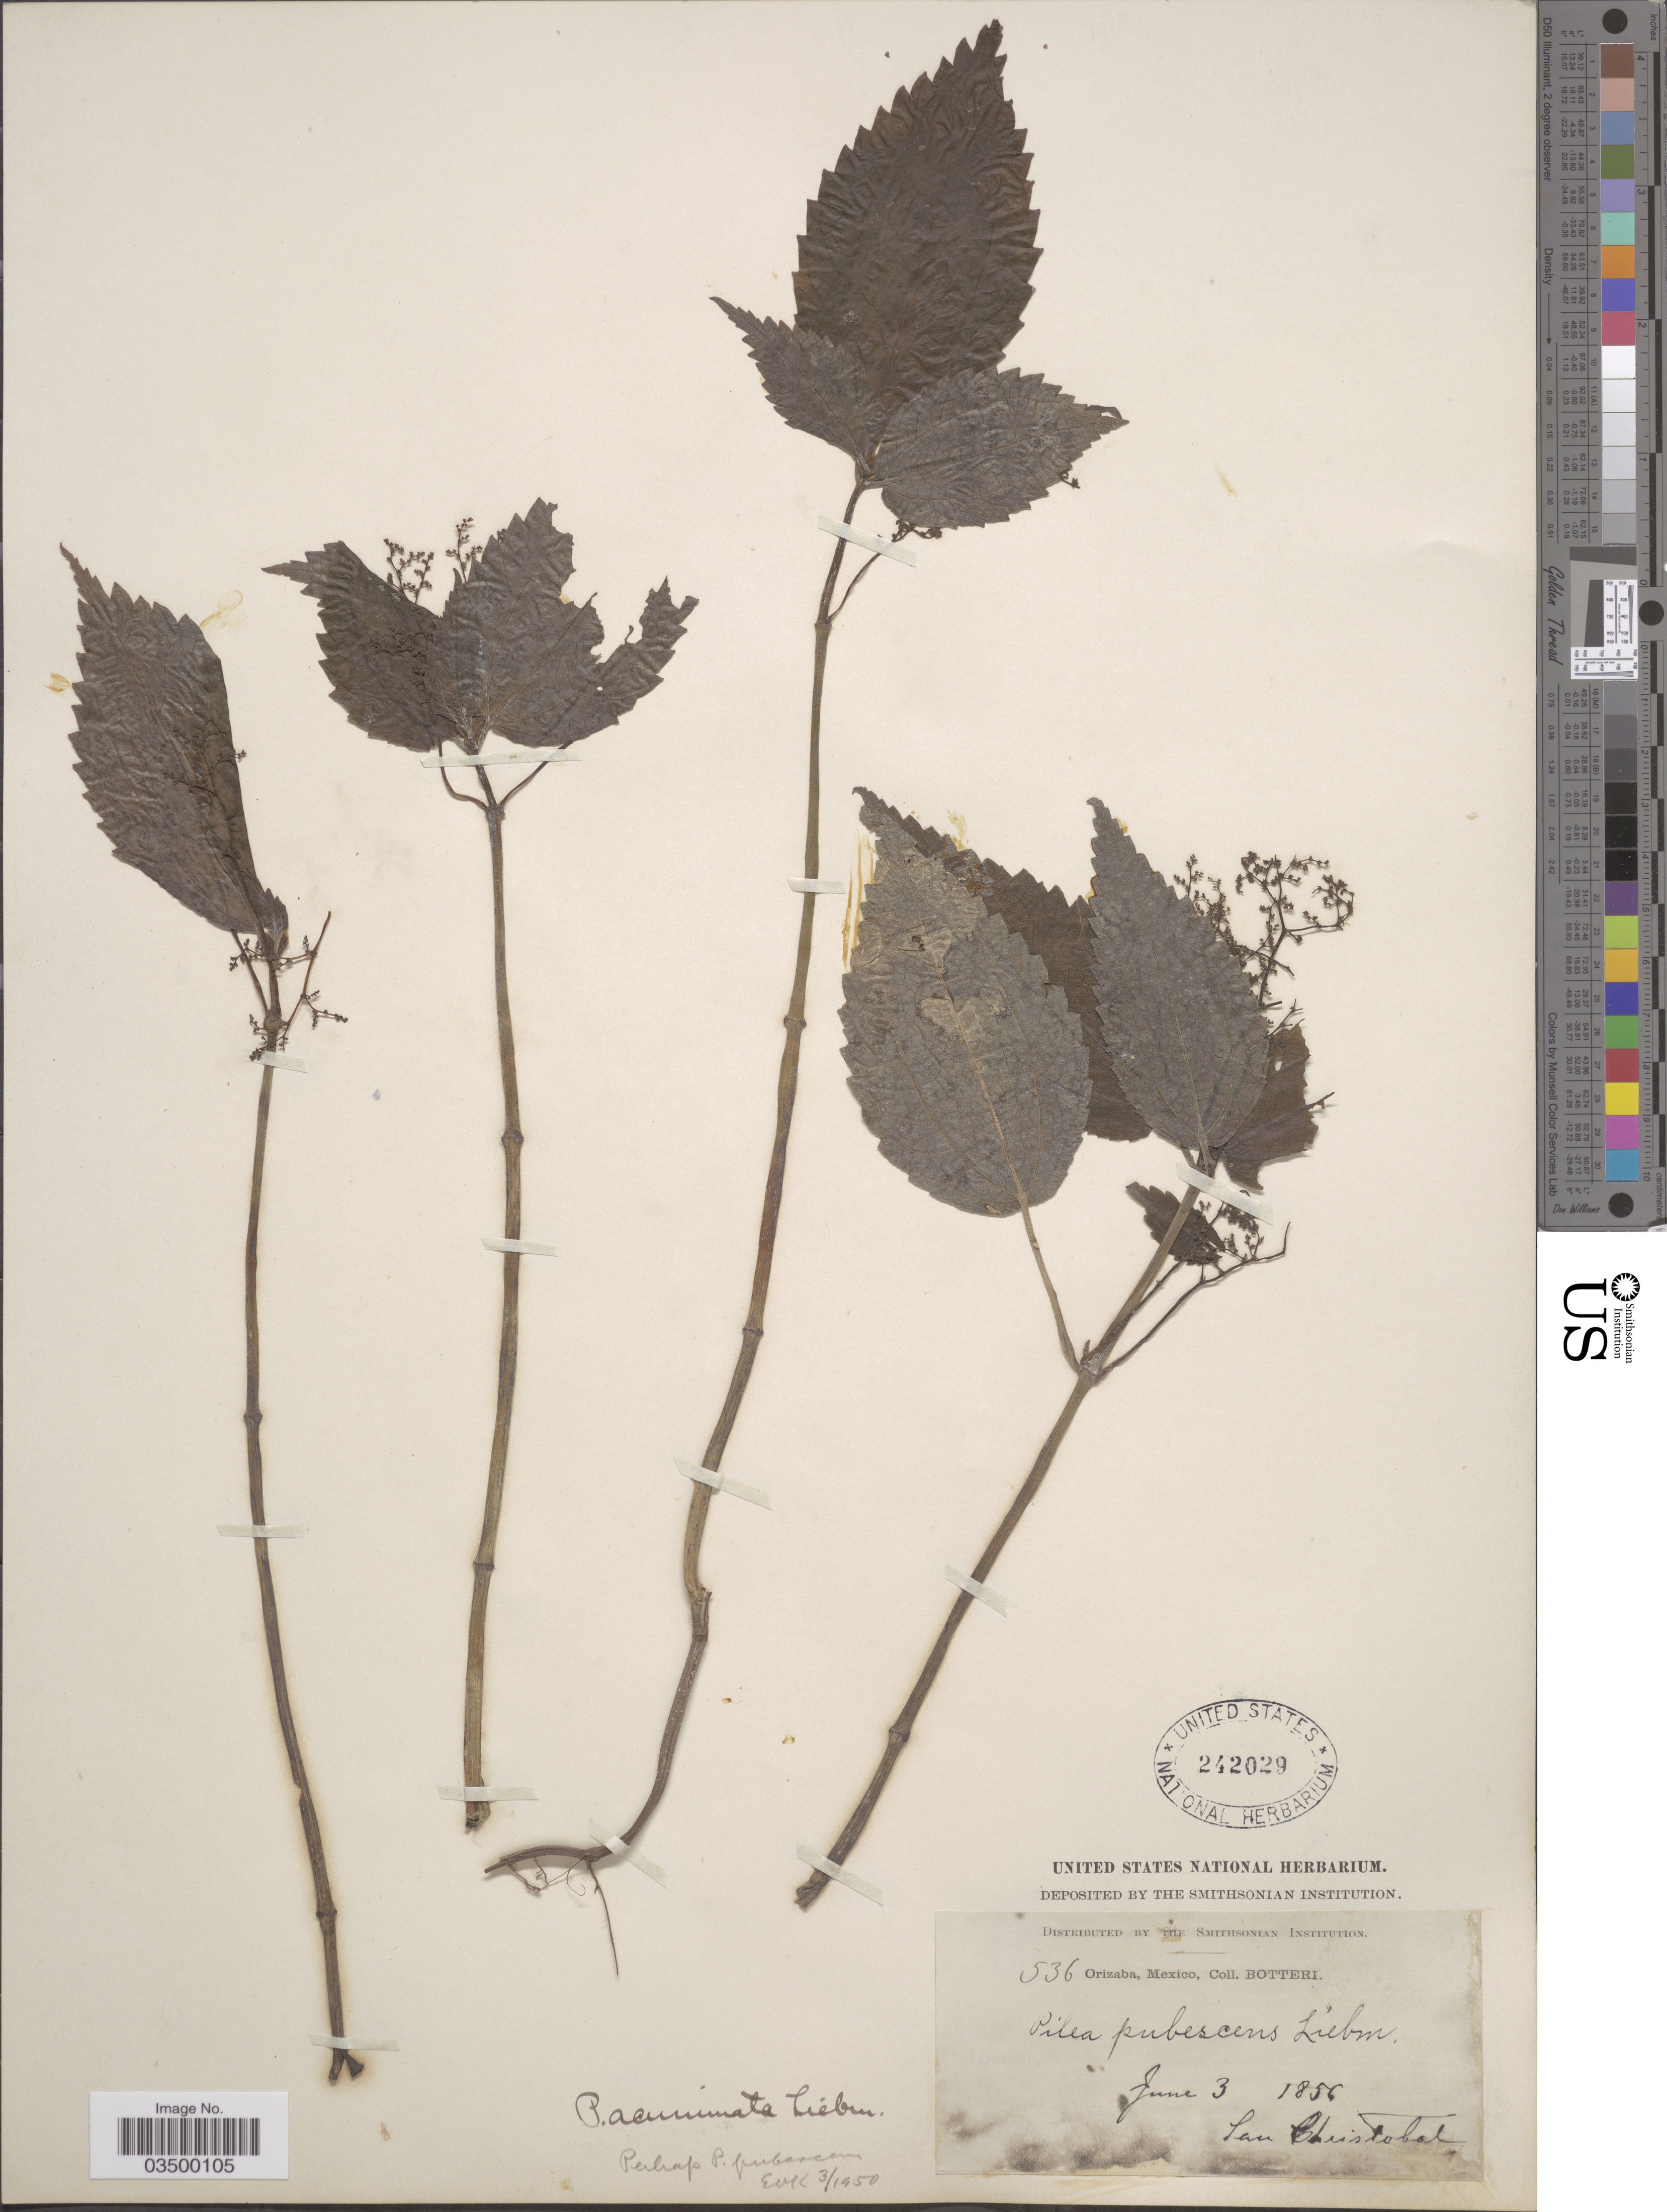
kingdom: Plantae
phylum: Tracheophyta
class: Magnoliopsida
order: Rosales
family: Urticaceae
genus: Pilea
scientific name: Pilea acuminata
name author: Liebm.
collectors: -. Botteri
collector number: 536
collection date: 1856-06-03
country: Mexico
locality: Orizaba. San Christobal.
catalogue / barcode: US 242029